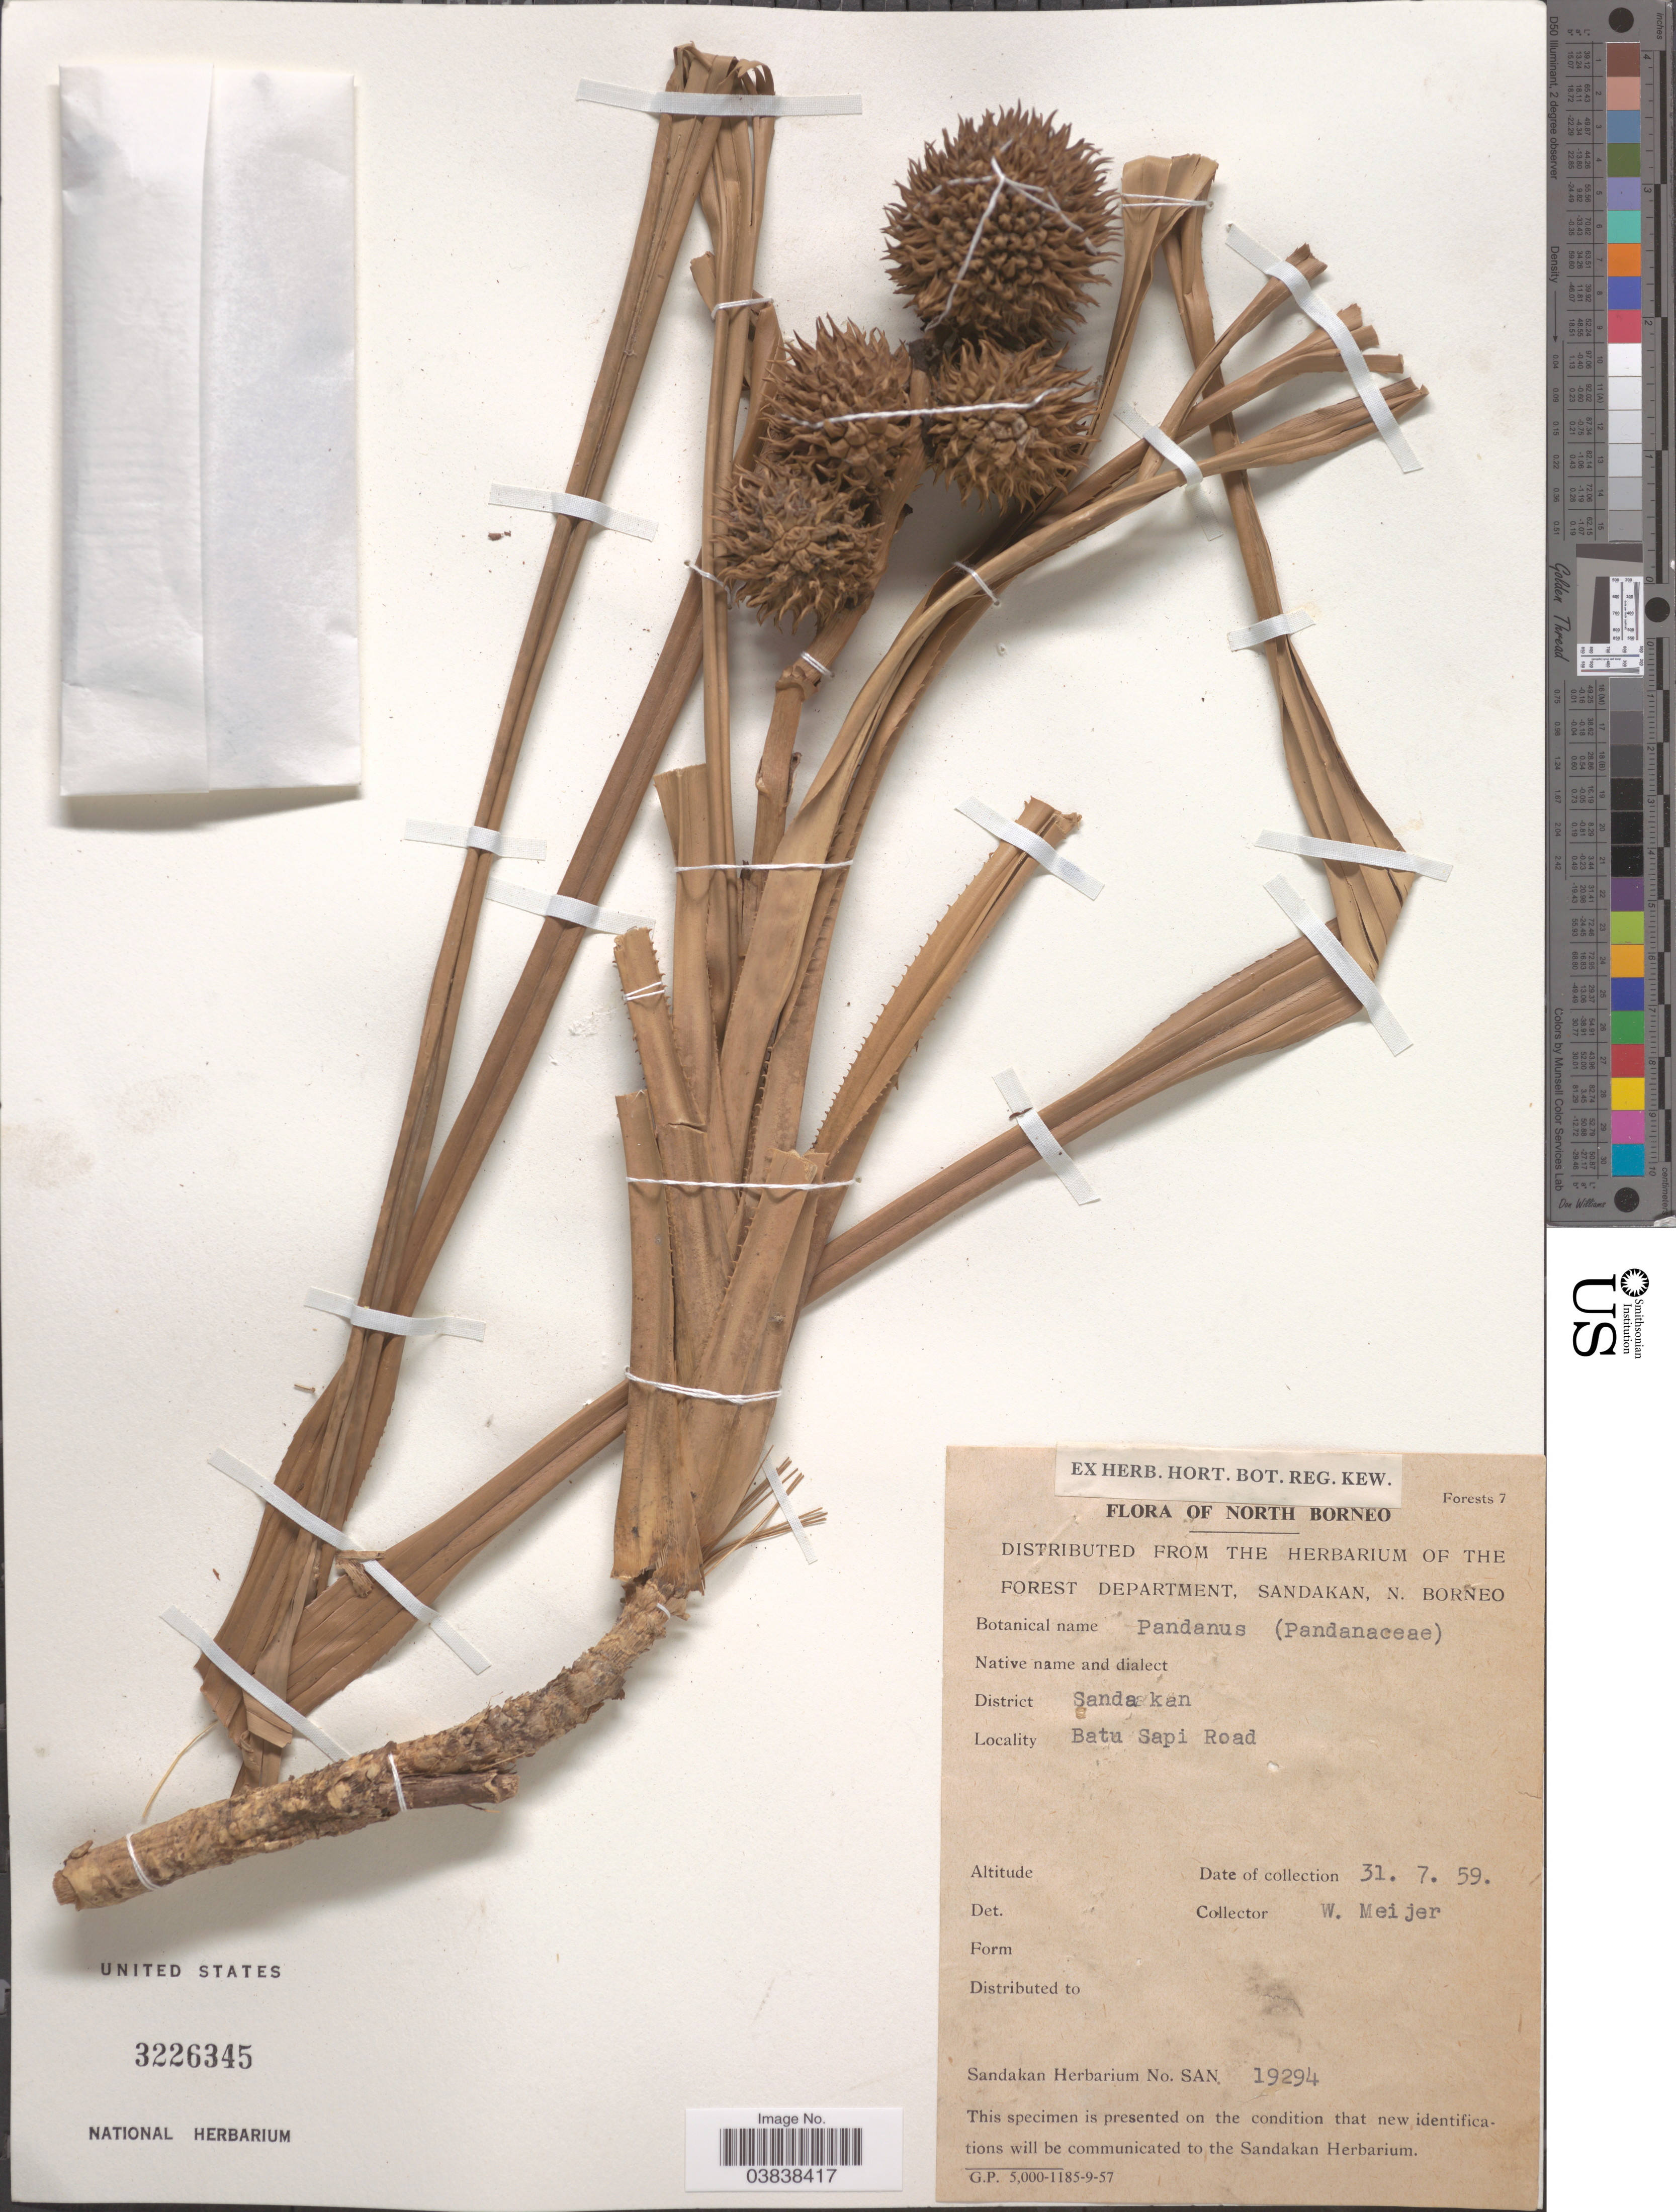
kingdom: Plantae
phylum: Tracheophyta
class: Liliopsida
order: Pandanales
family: Pandanaceae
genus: Pandanus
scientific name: Pandanus sp.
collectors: W. Meijer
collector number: SAN 19294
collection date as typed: Transcribed d/m/y: 31/7/59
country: Malaysia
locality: North Borneo. District Sandakan. Batu Sapi Road.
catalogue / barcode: US 3226345